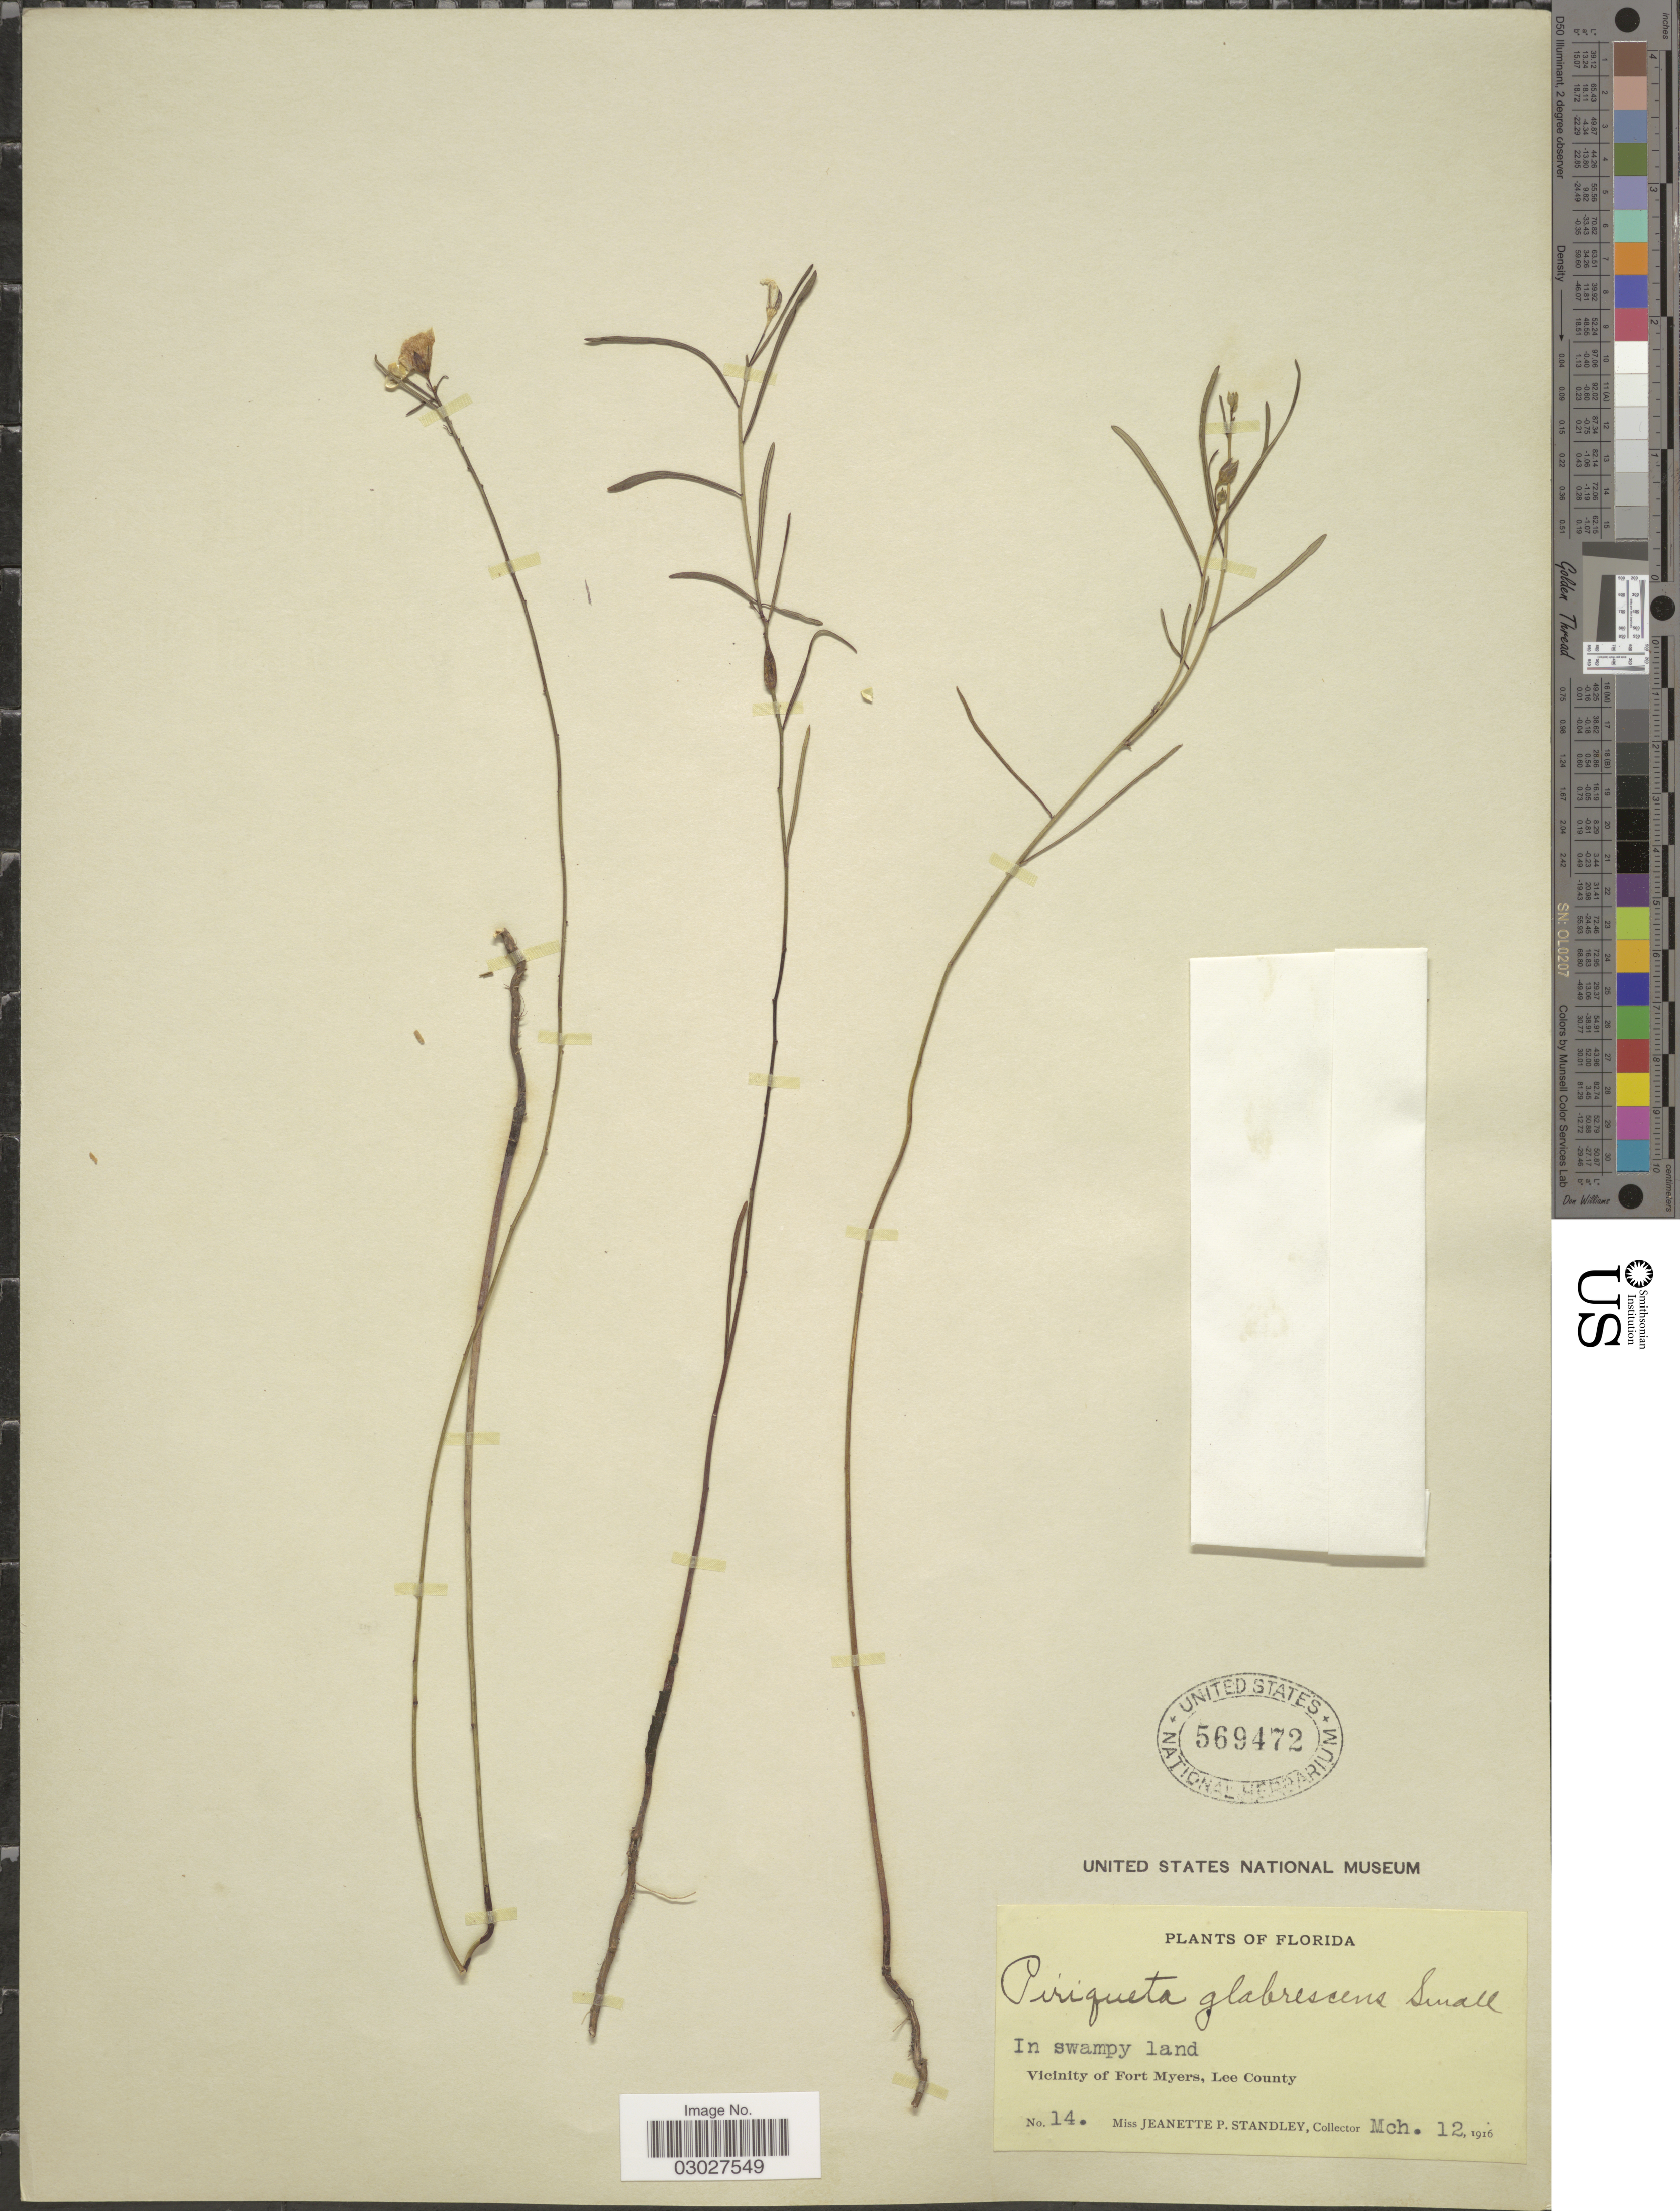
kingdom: Plantae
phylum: Tracheophyta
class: Magnoliopsida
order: Malpighiales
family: Turneraceae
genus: Piriqueta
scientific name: Piriqueta cistoides subsp. caroliniana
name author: (Walter) Arbo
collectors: J. P. Standley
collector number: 14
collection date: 1916-03-12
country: United States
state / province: Florida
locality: In swampy land. Vicinity of Myers, Lee County.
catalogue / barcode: US 569472